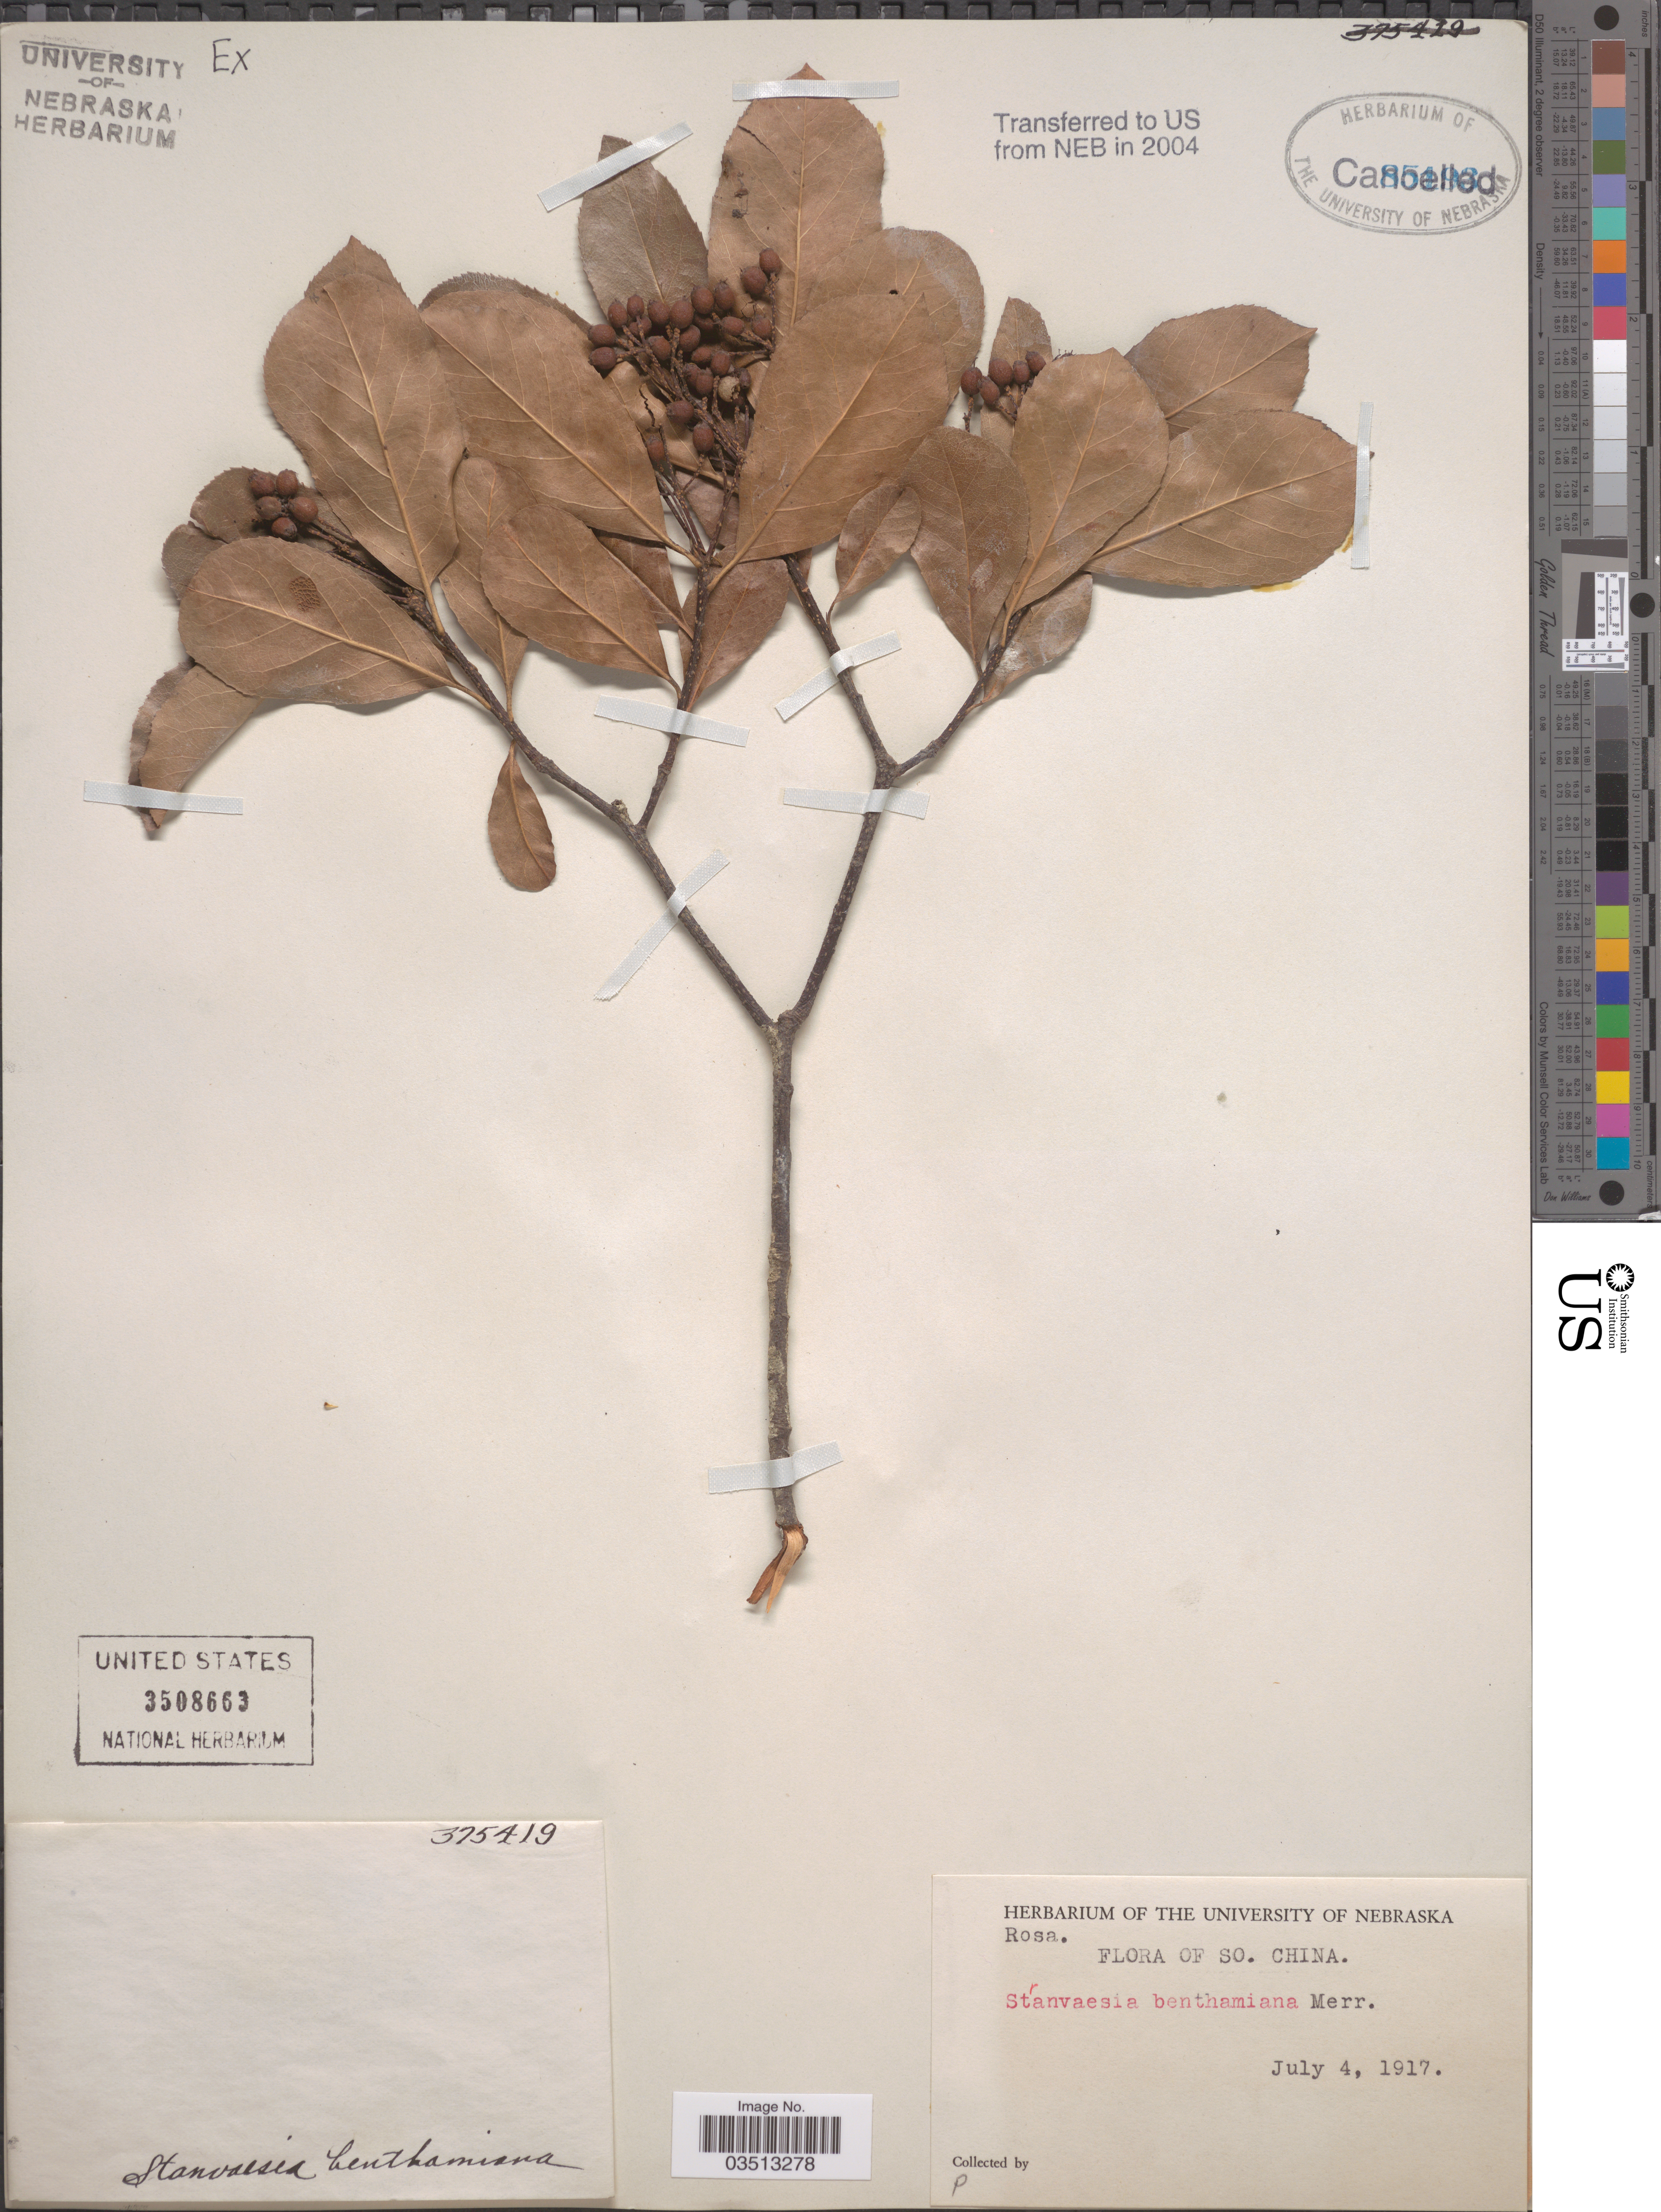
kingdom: Plantae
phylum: Tracheophyta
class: Magnoliopsida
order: Rosales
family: Rosaceae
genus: Stranvaesia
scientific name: Stranvaesia benthamiana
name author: (Hance) Merr.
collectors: P.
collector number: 375419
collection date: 1917-07-04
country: China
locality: So. China.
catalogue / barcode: US 3508663